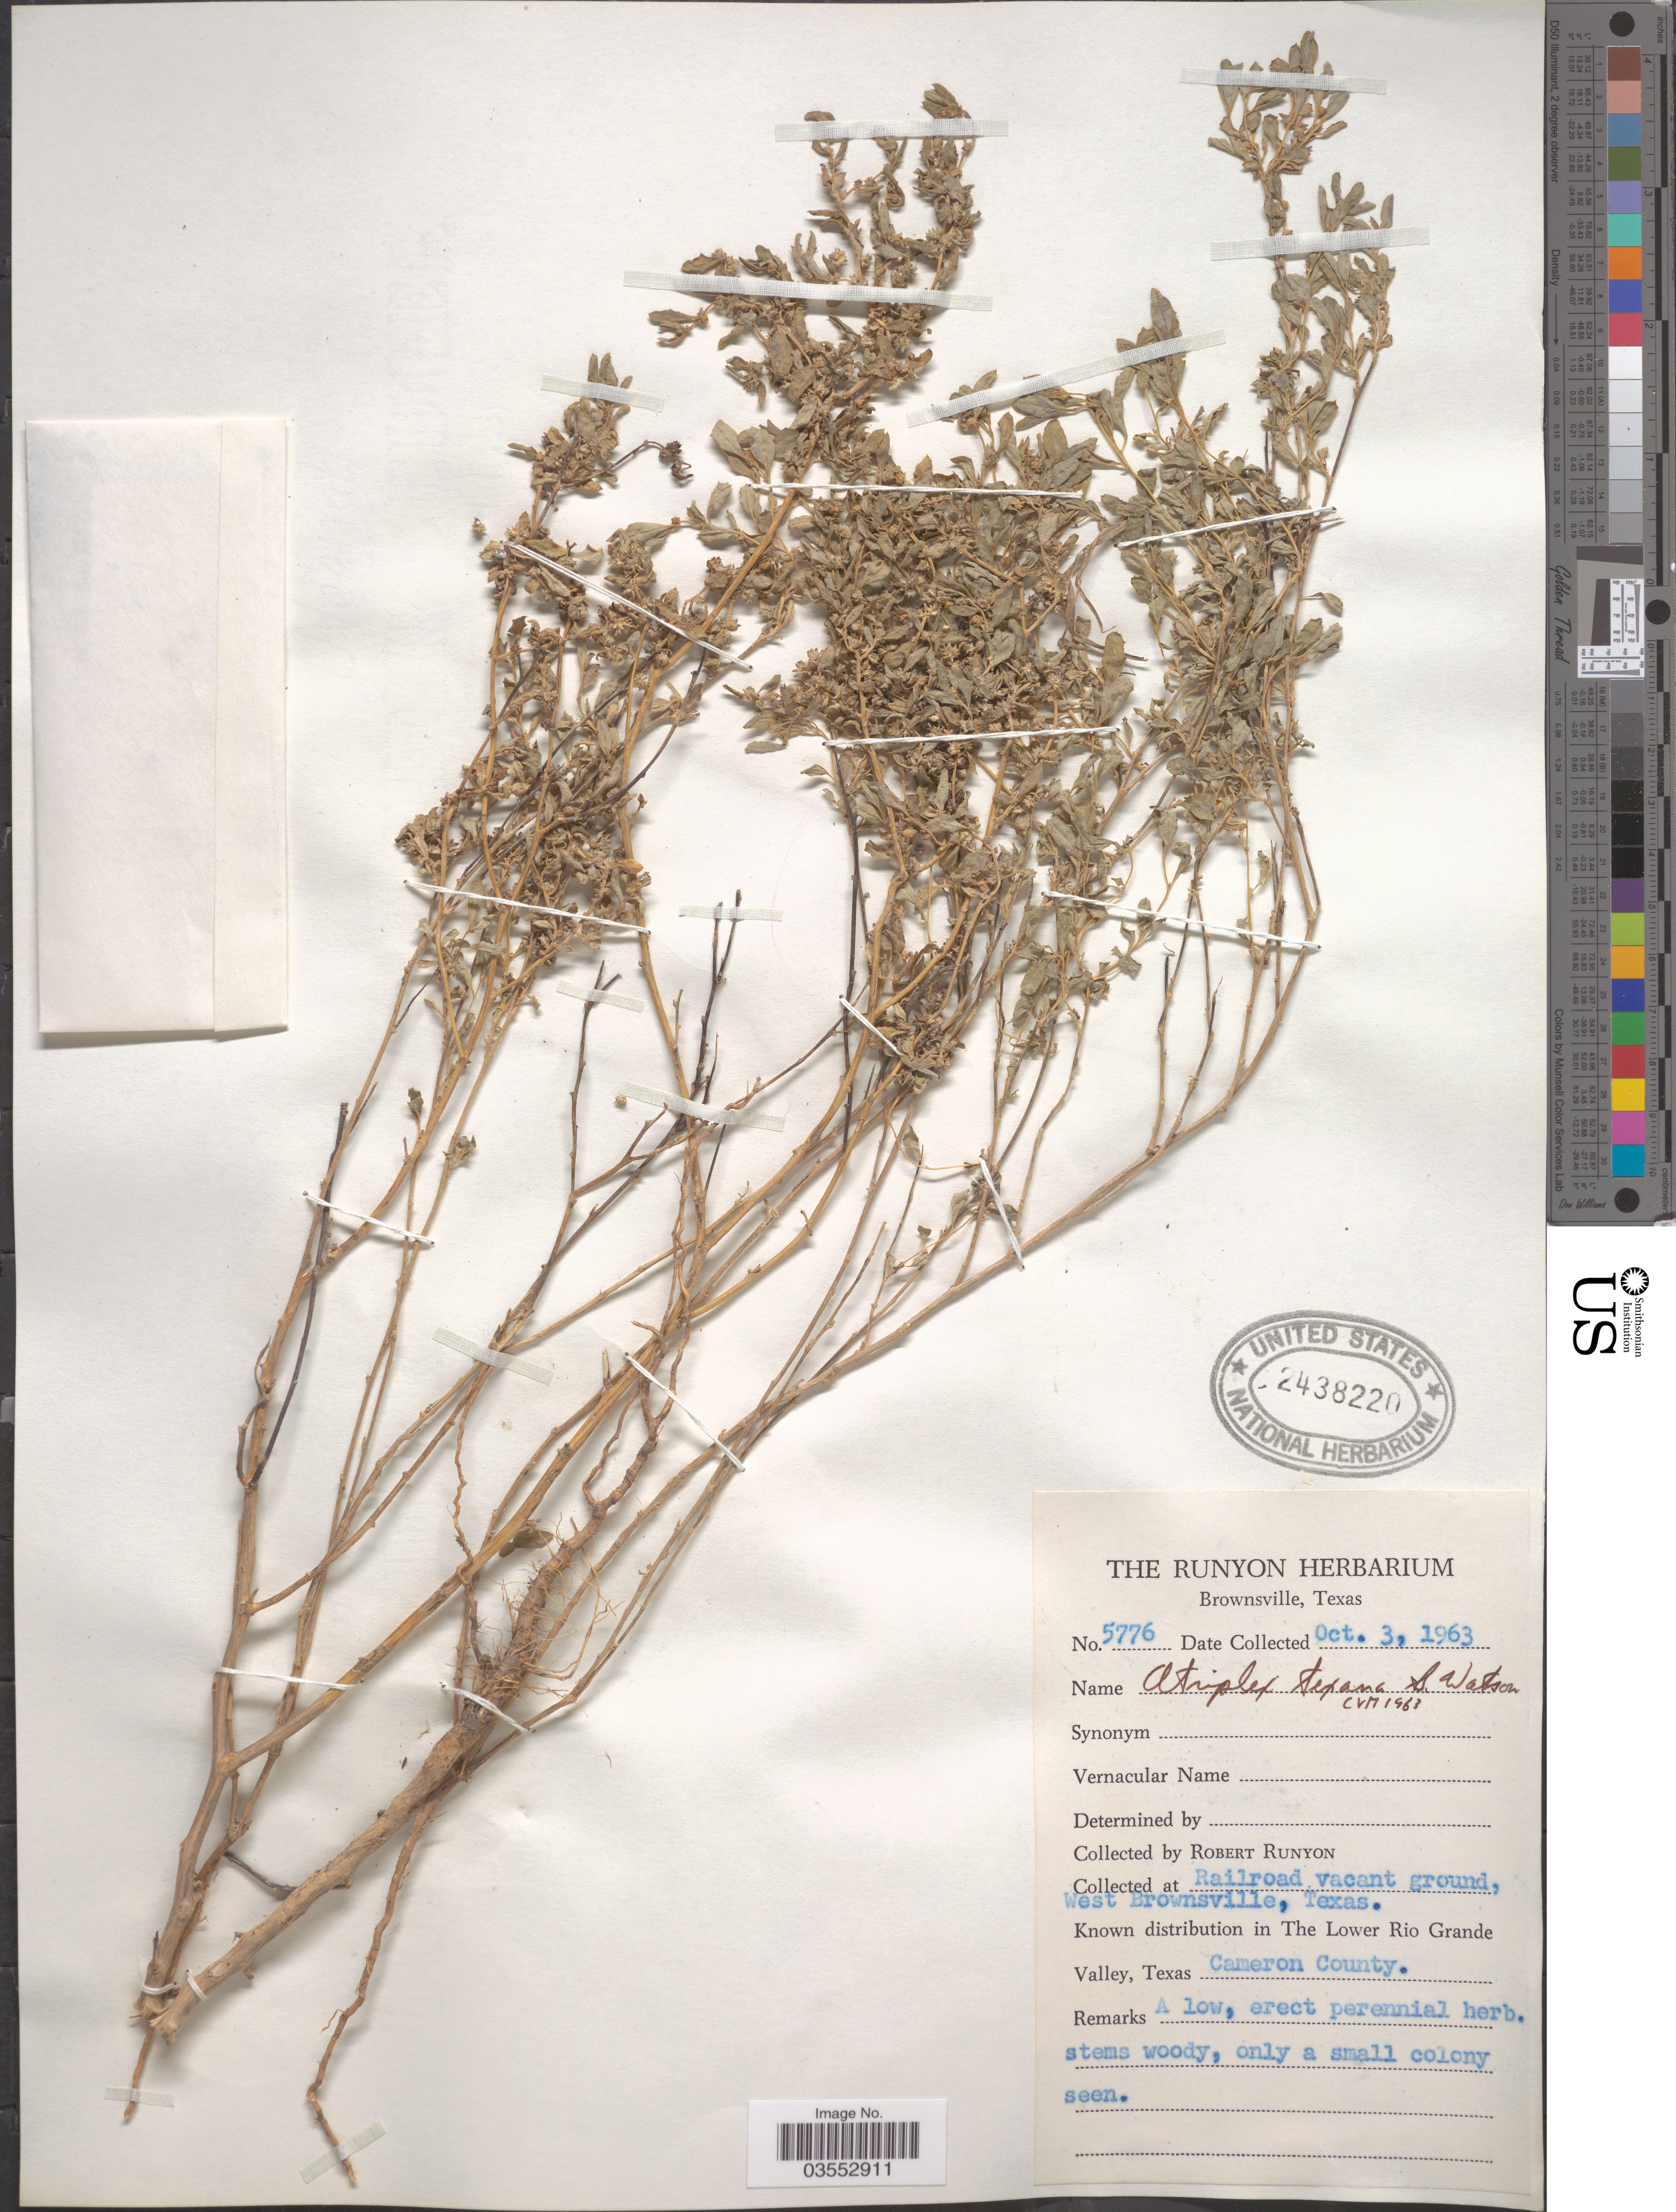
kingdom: Plantae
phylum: Tracheophyta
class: Magnoliopsida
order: Caryophyllales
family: Amaranthaceae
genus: Atriplex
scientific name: Atriplex texana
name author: S. Watson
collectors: R. Runyon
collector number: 5776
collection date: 1963-10-03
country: United States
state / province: Texas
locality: Railroad vacant ground, West Brownsville. The Lower Rio Grande Valley. Cameron County.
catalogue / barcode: US 2438220